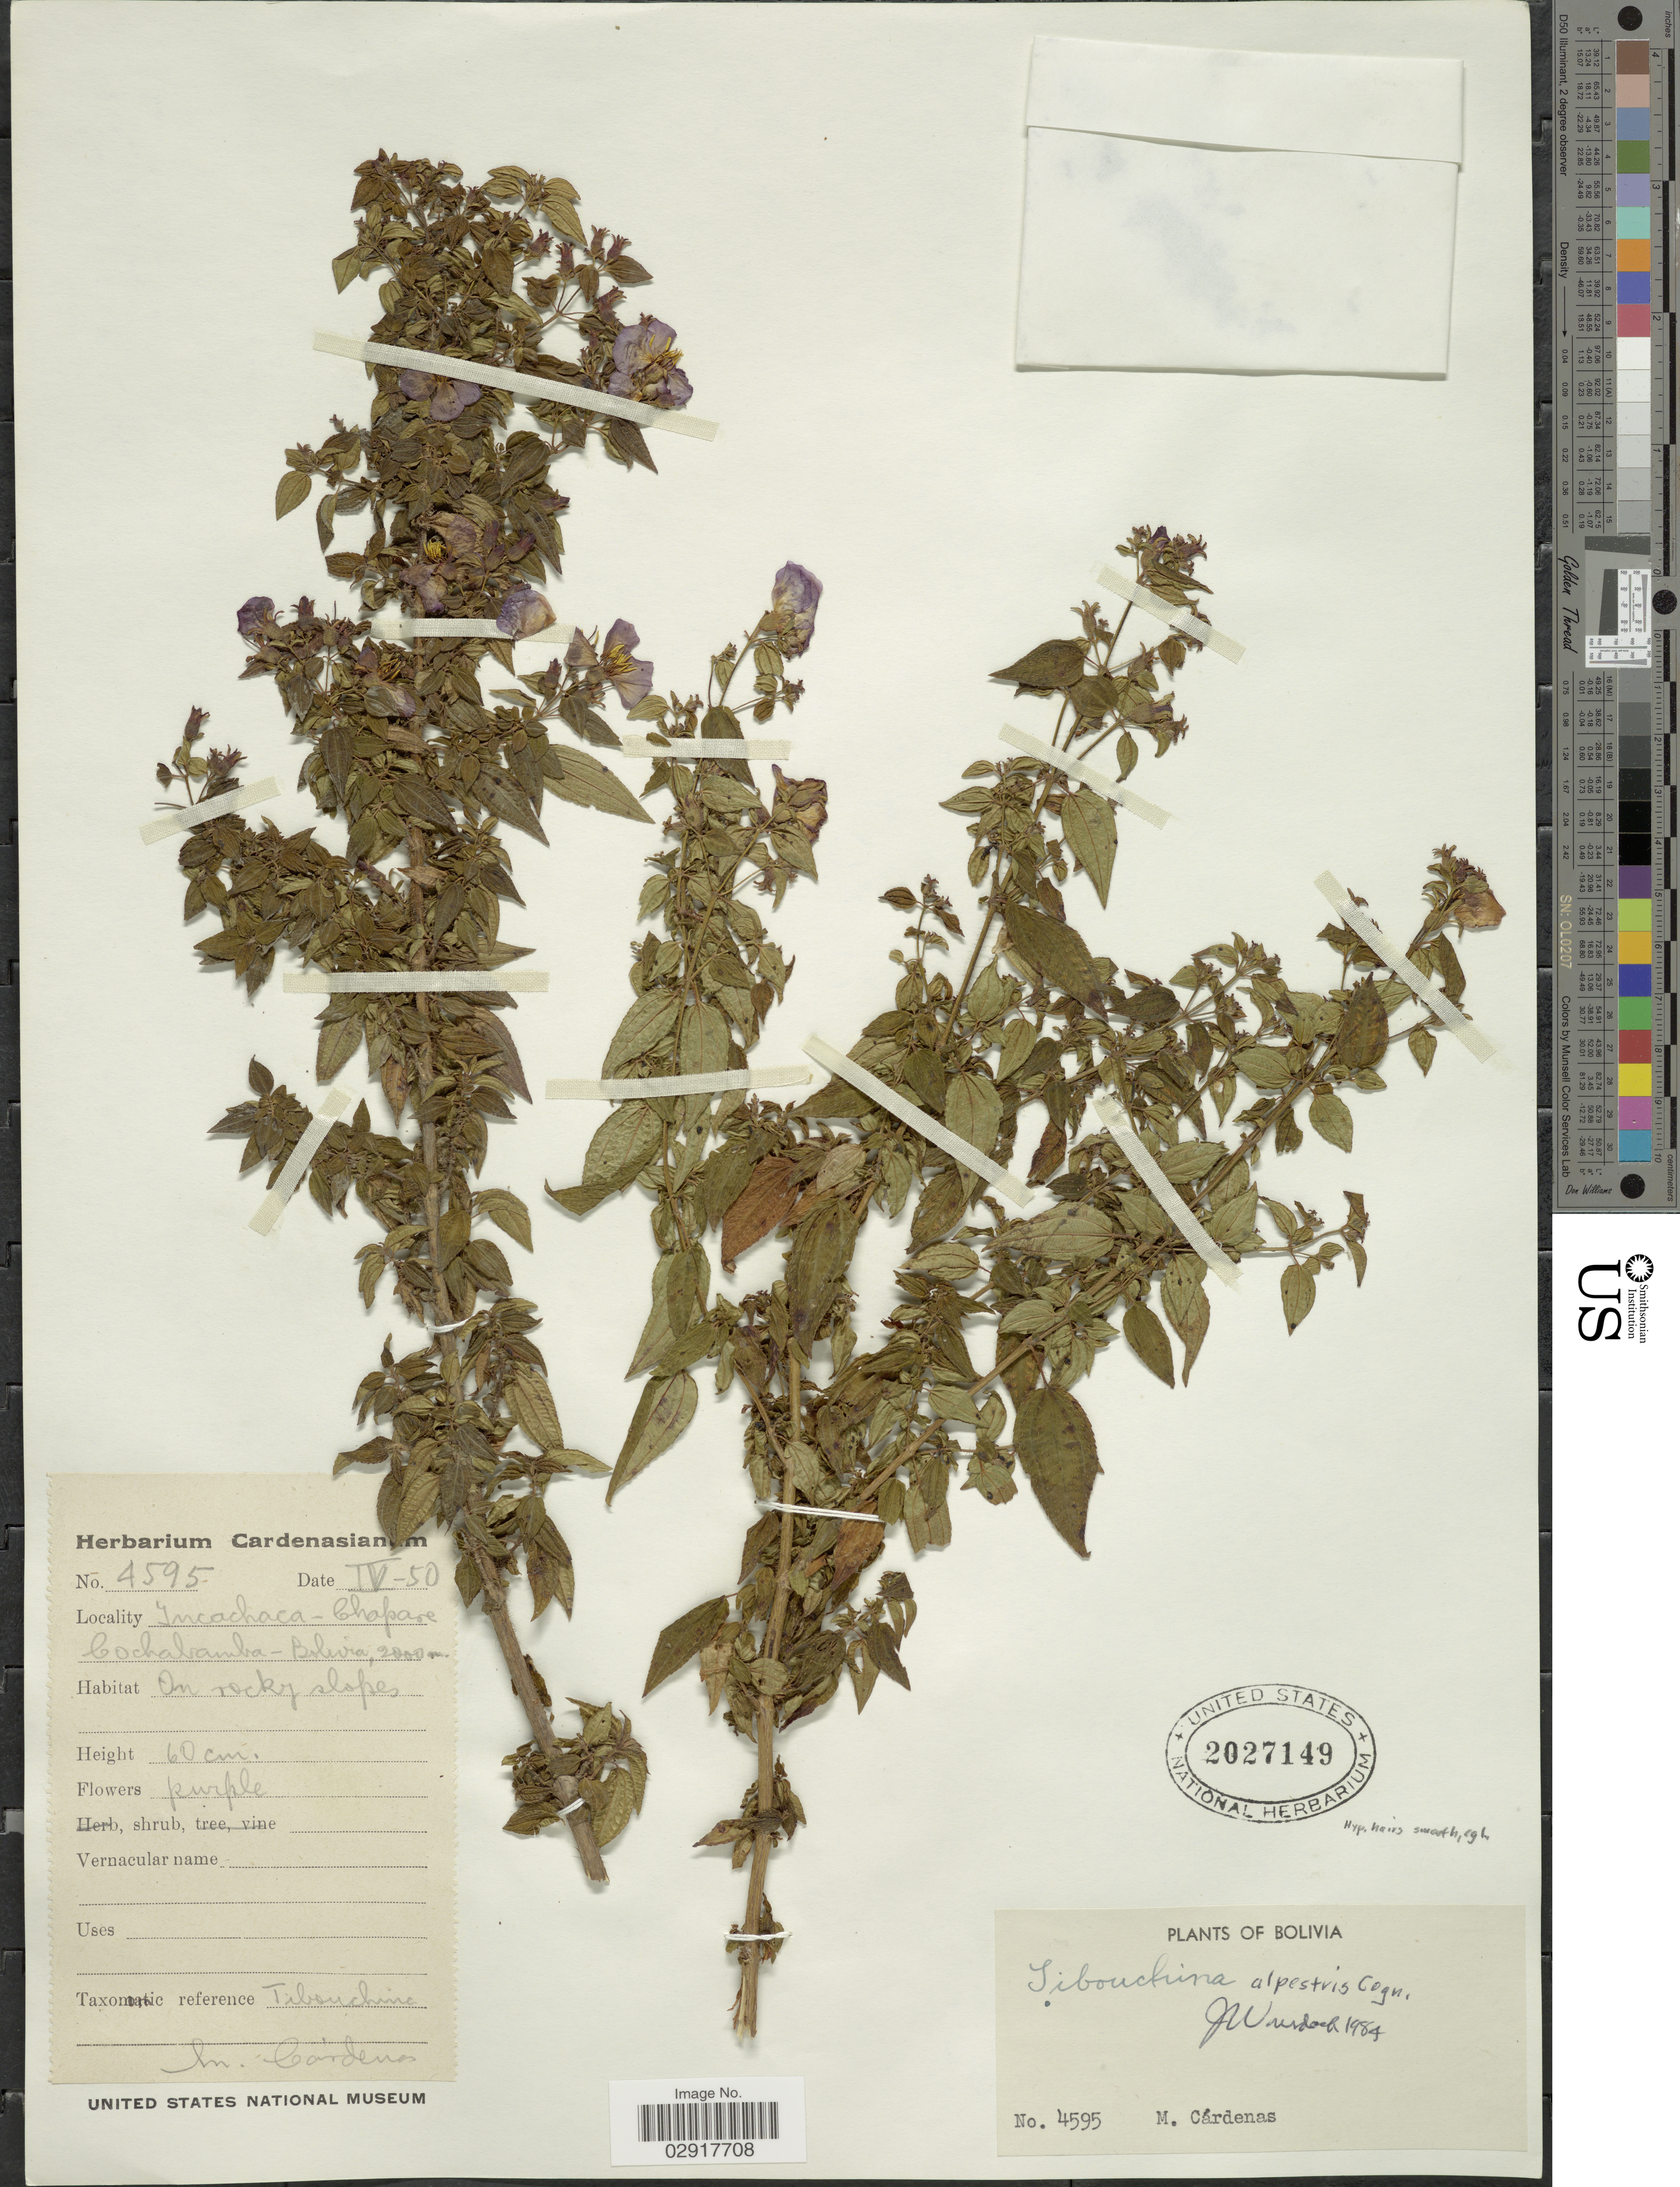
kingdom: Plantae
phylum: Tracheophyta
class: Magnoliopsida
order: Myrtales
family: Melastomataceae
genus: Chaetogastra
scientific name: Chaetogastra brachyphylla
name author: (Gleason) P.J.F. Guim. & Michelang.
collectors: M. Cárdenas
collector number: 4595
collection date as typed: Transcribed d/m/y: /4/50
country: Bolivia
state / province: Cochabamba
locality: Incachaca-Chapare-Cochabamba. On rocky slopes.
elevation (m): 2000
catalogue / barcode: US 2027149